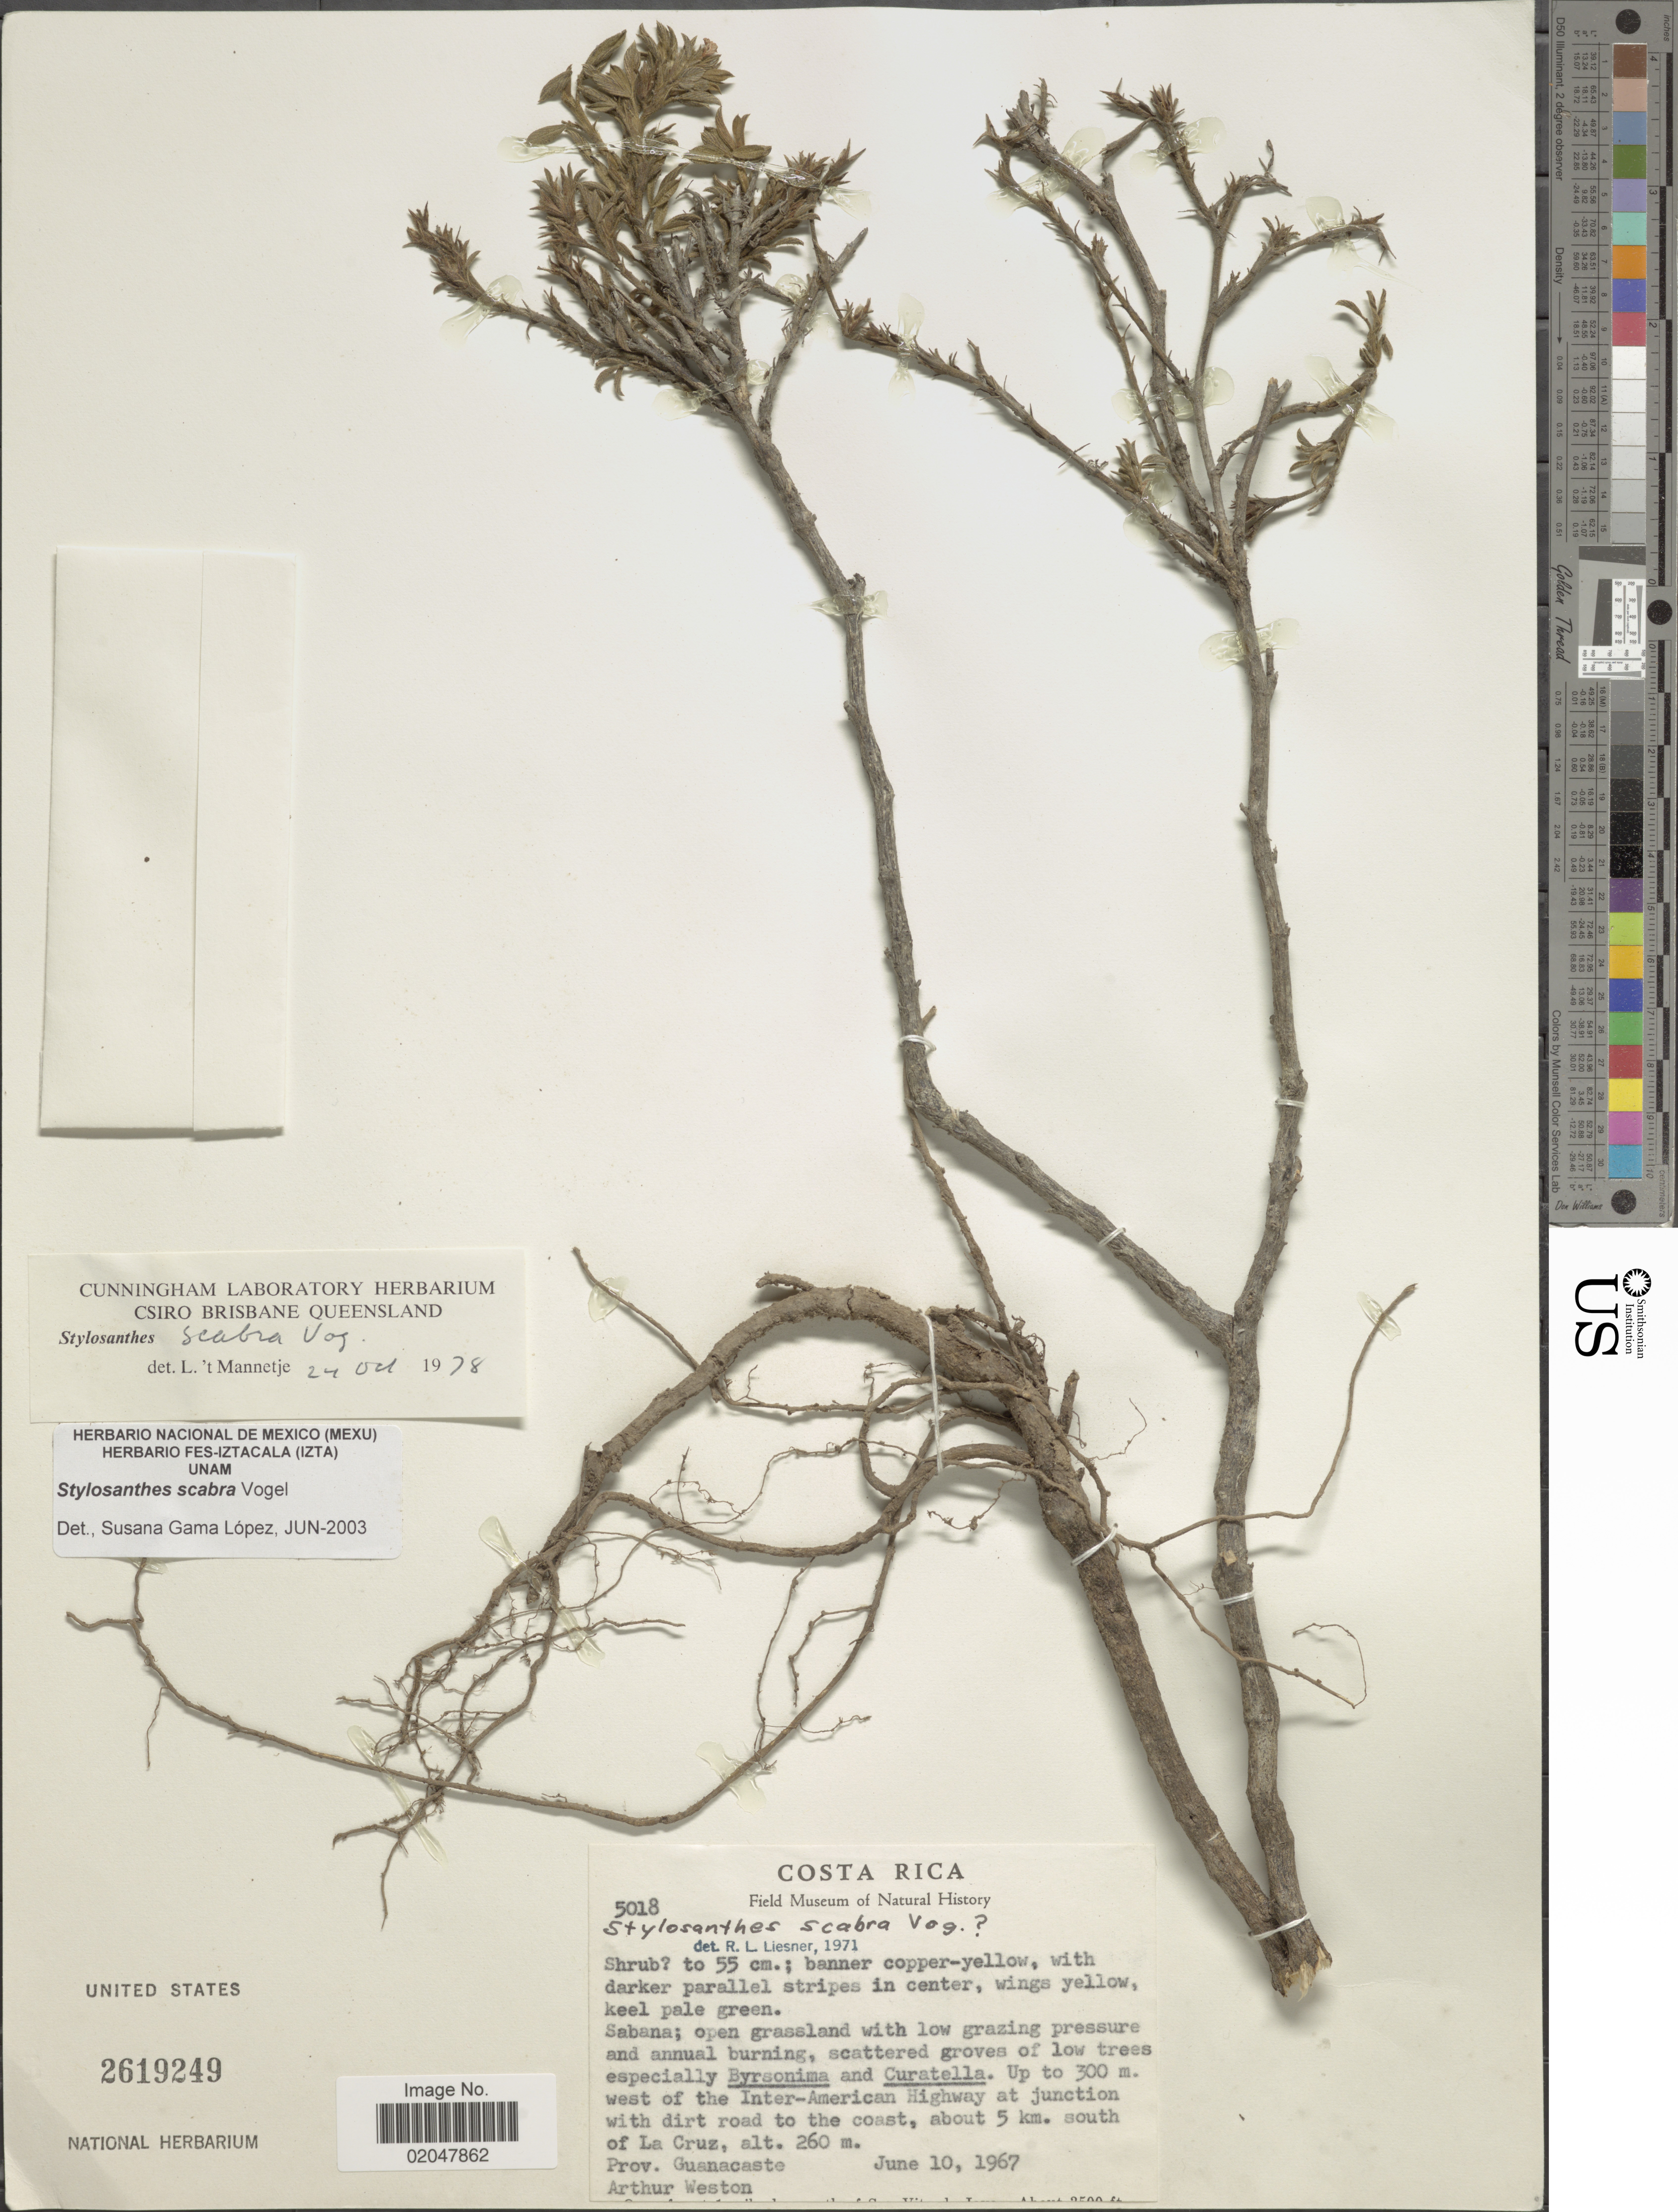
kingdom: Plantae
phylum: Tracheophyta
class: Magnoliopsida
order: Fabales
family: Fabaceae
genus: Stylosanthes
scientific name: Stylosanthes scabra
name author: Vogel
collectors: A. Weston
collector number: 5018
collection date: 1967-06-10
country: Costa Rica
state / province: Guanacaste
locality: West of the Inter American Highway at junction with dirt road to the coast, about 5 km. south of La Cruz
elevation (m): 260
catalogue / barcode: US 2619249